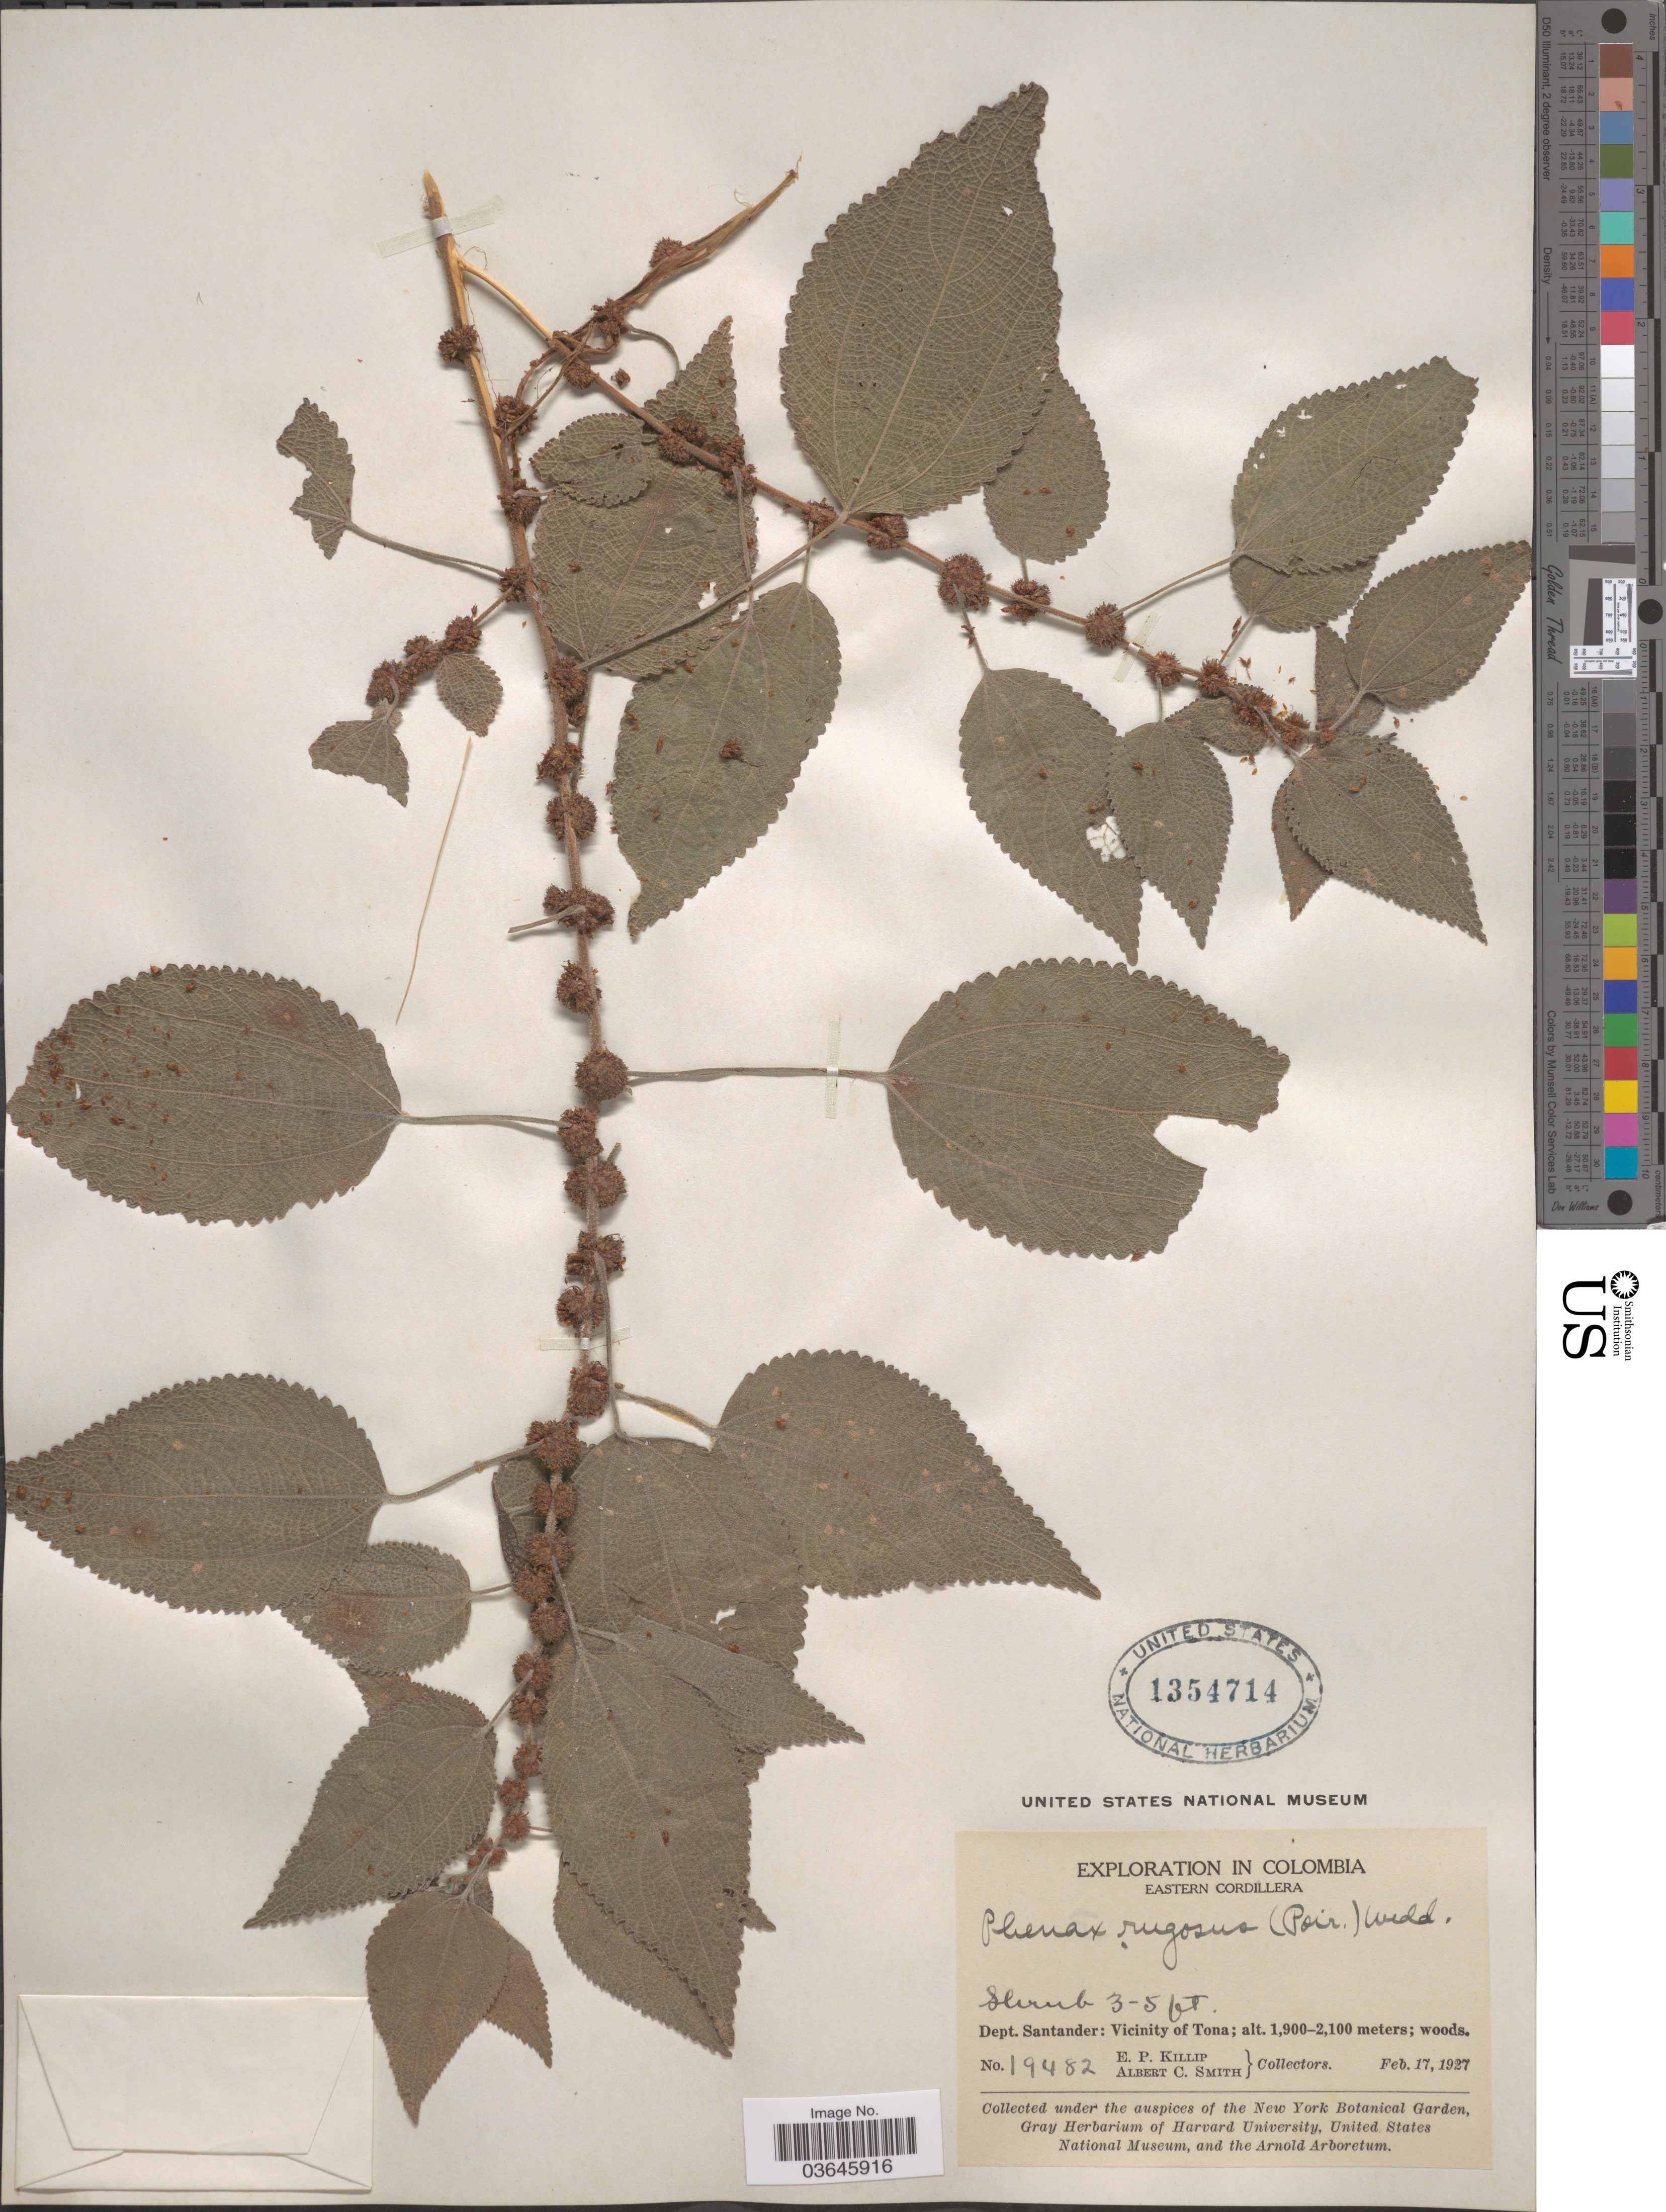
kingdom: Plantae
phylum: Tracheophyta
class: Magnoliopsida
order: Rosales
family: Urticaceae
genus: Phenax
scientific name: Phenax rugosus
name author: (Poir.) Wedd.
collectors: E. P. Killip & A. C. Smith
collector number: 19482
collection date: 1927-02-17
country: Colombia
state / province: Santander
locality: Eastern Cordillera. Dept. Santander: Vicinity of Tona.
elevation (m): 1900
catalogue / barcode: US 1354714